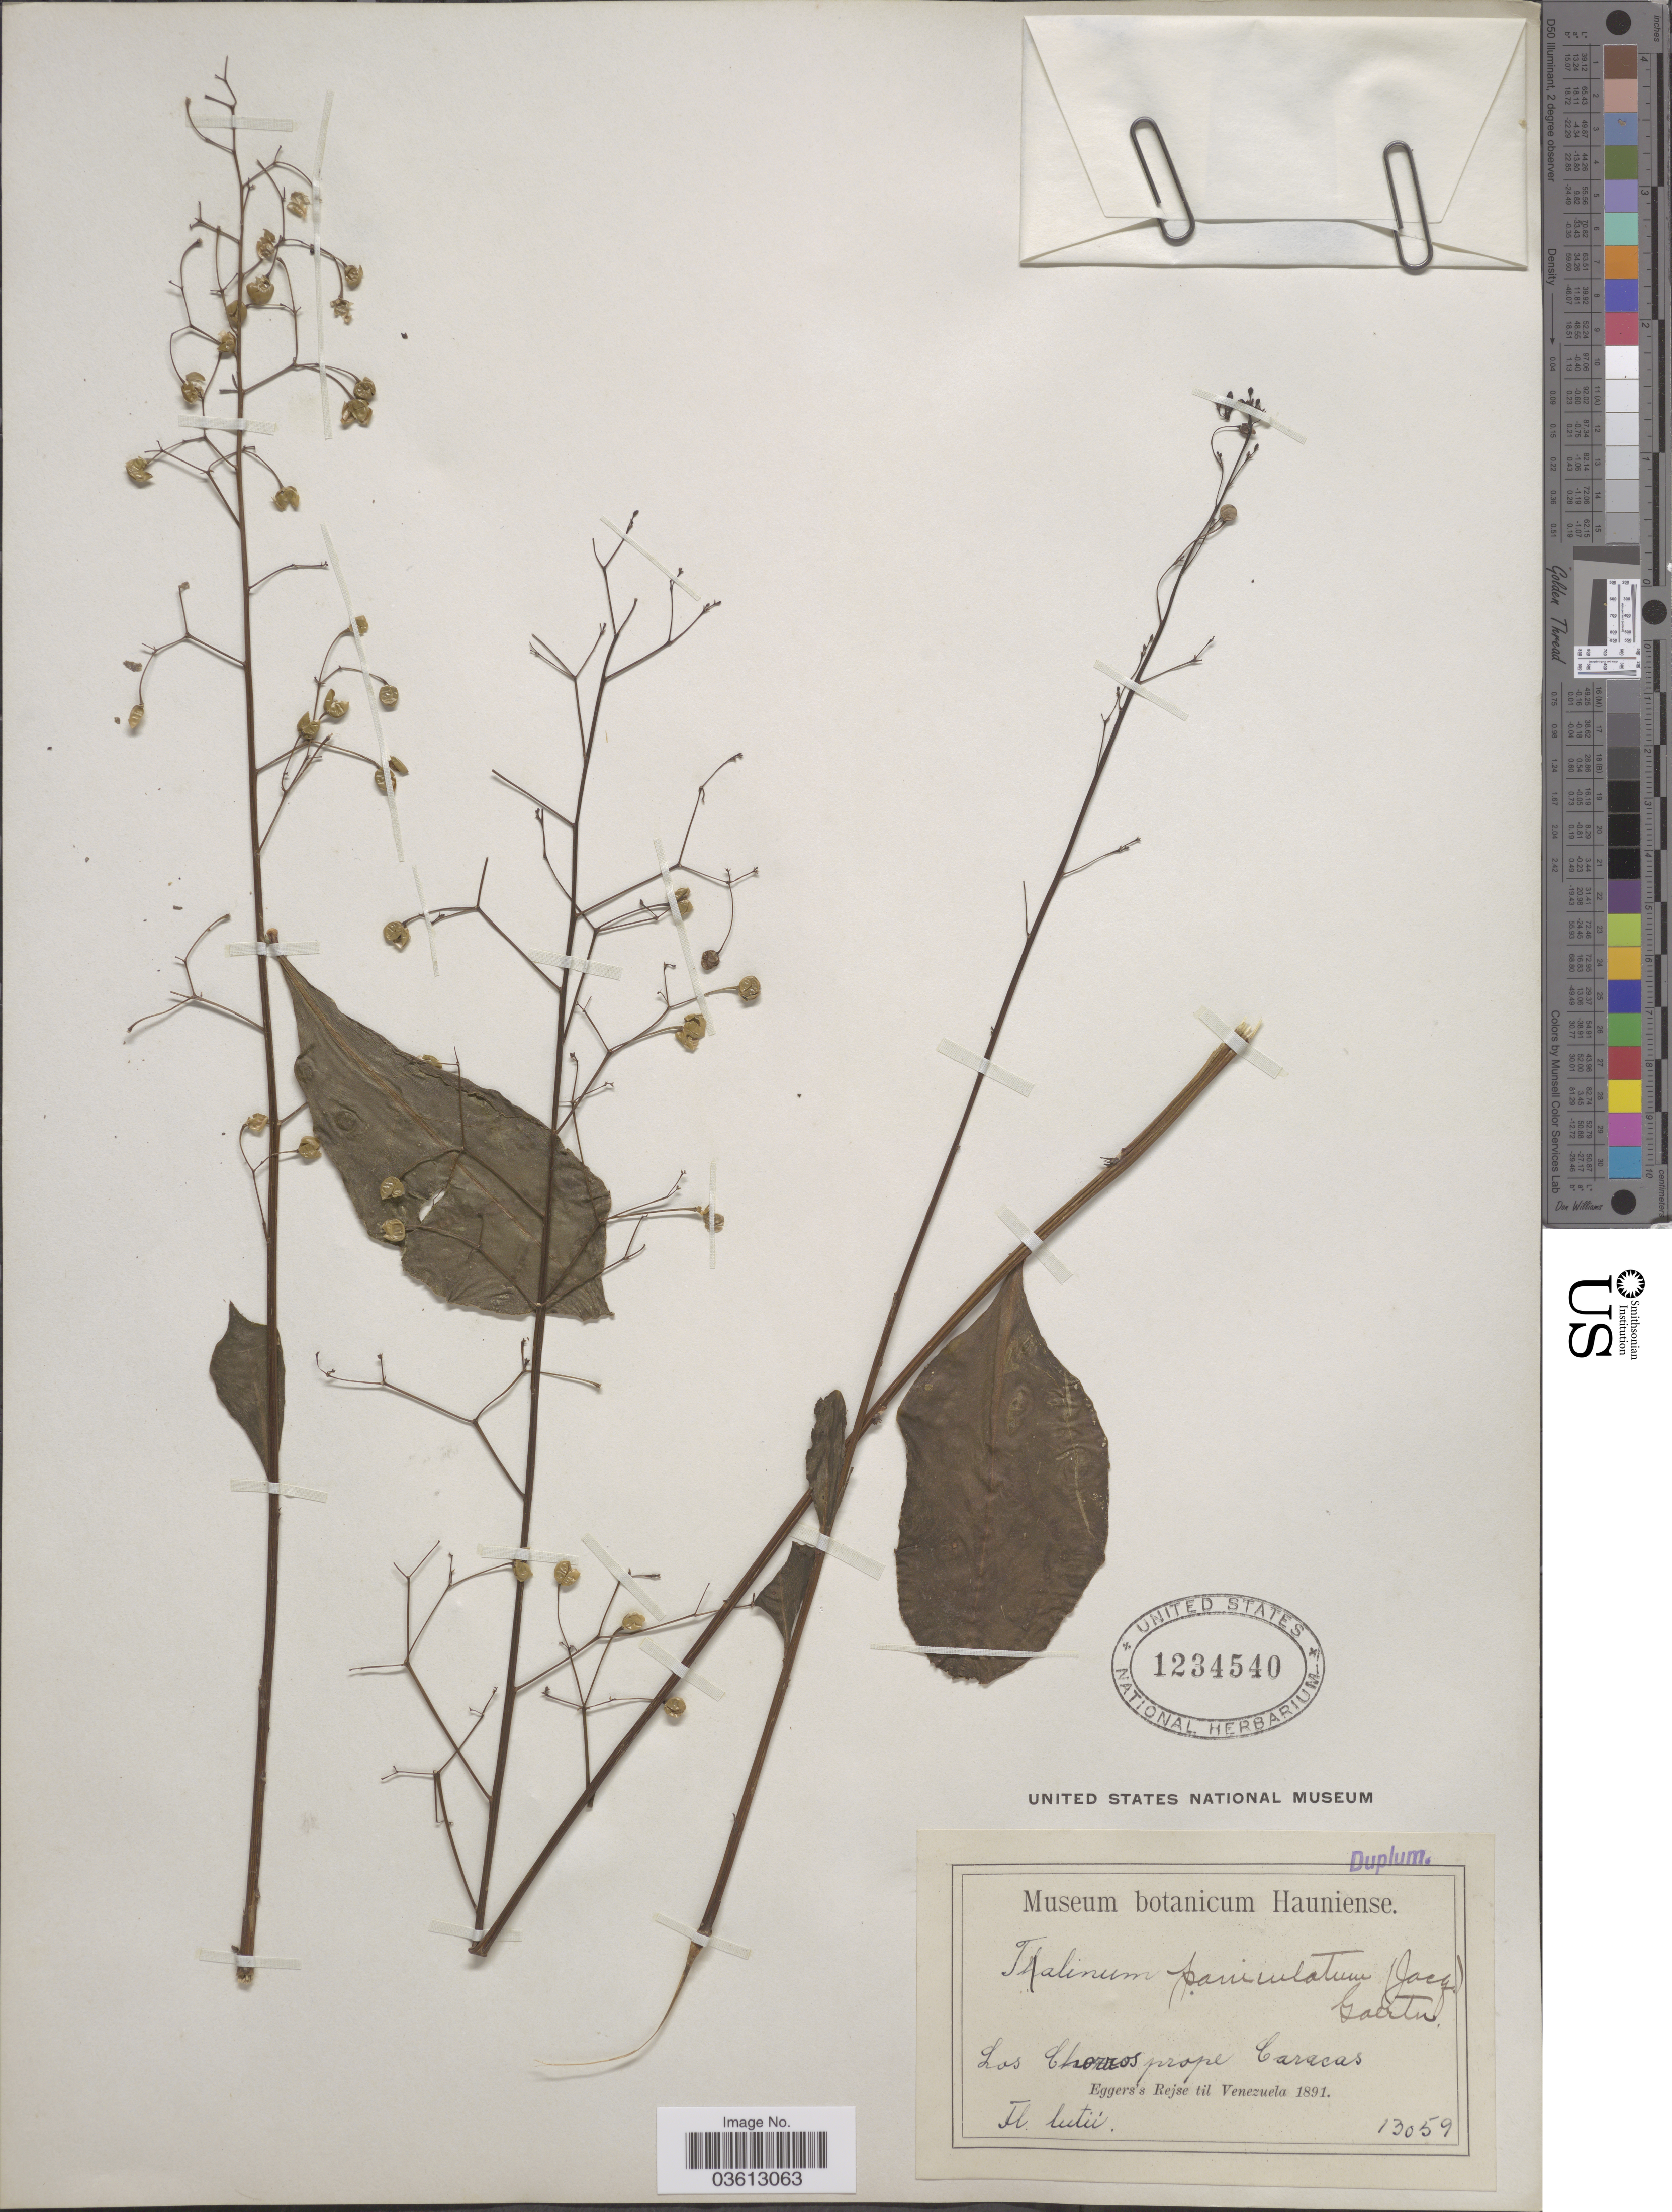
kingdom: Plantae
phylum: Tracheophyta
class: Magnoliopsida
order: Caryophyllales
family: Talinaceae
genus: Talinum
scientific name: Talinum paniculatum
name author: (Jacq.) Gaertn.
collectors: -. Eggers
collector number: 13059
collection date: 1891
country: Venezuela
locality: Los Chorros prope Caracas.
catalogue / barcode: US 1234540